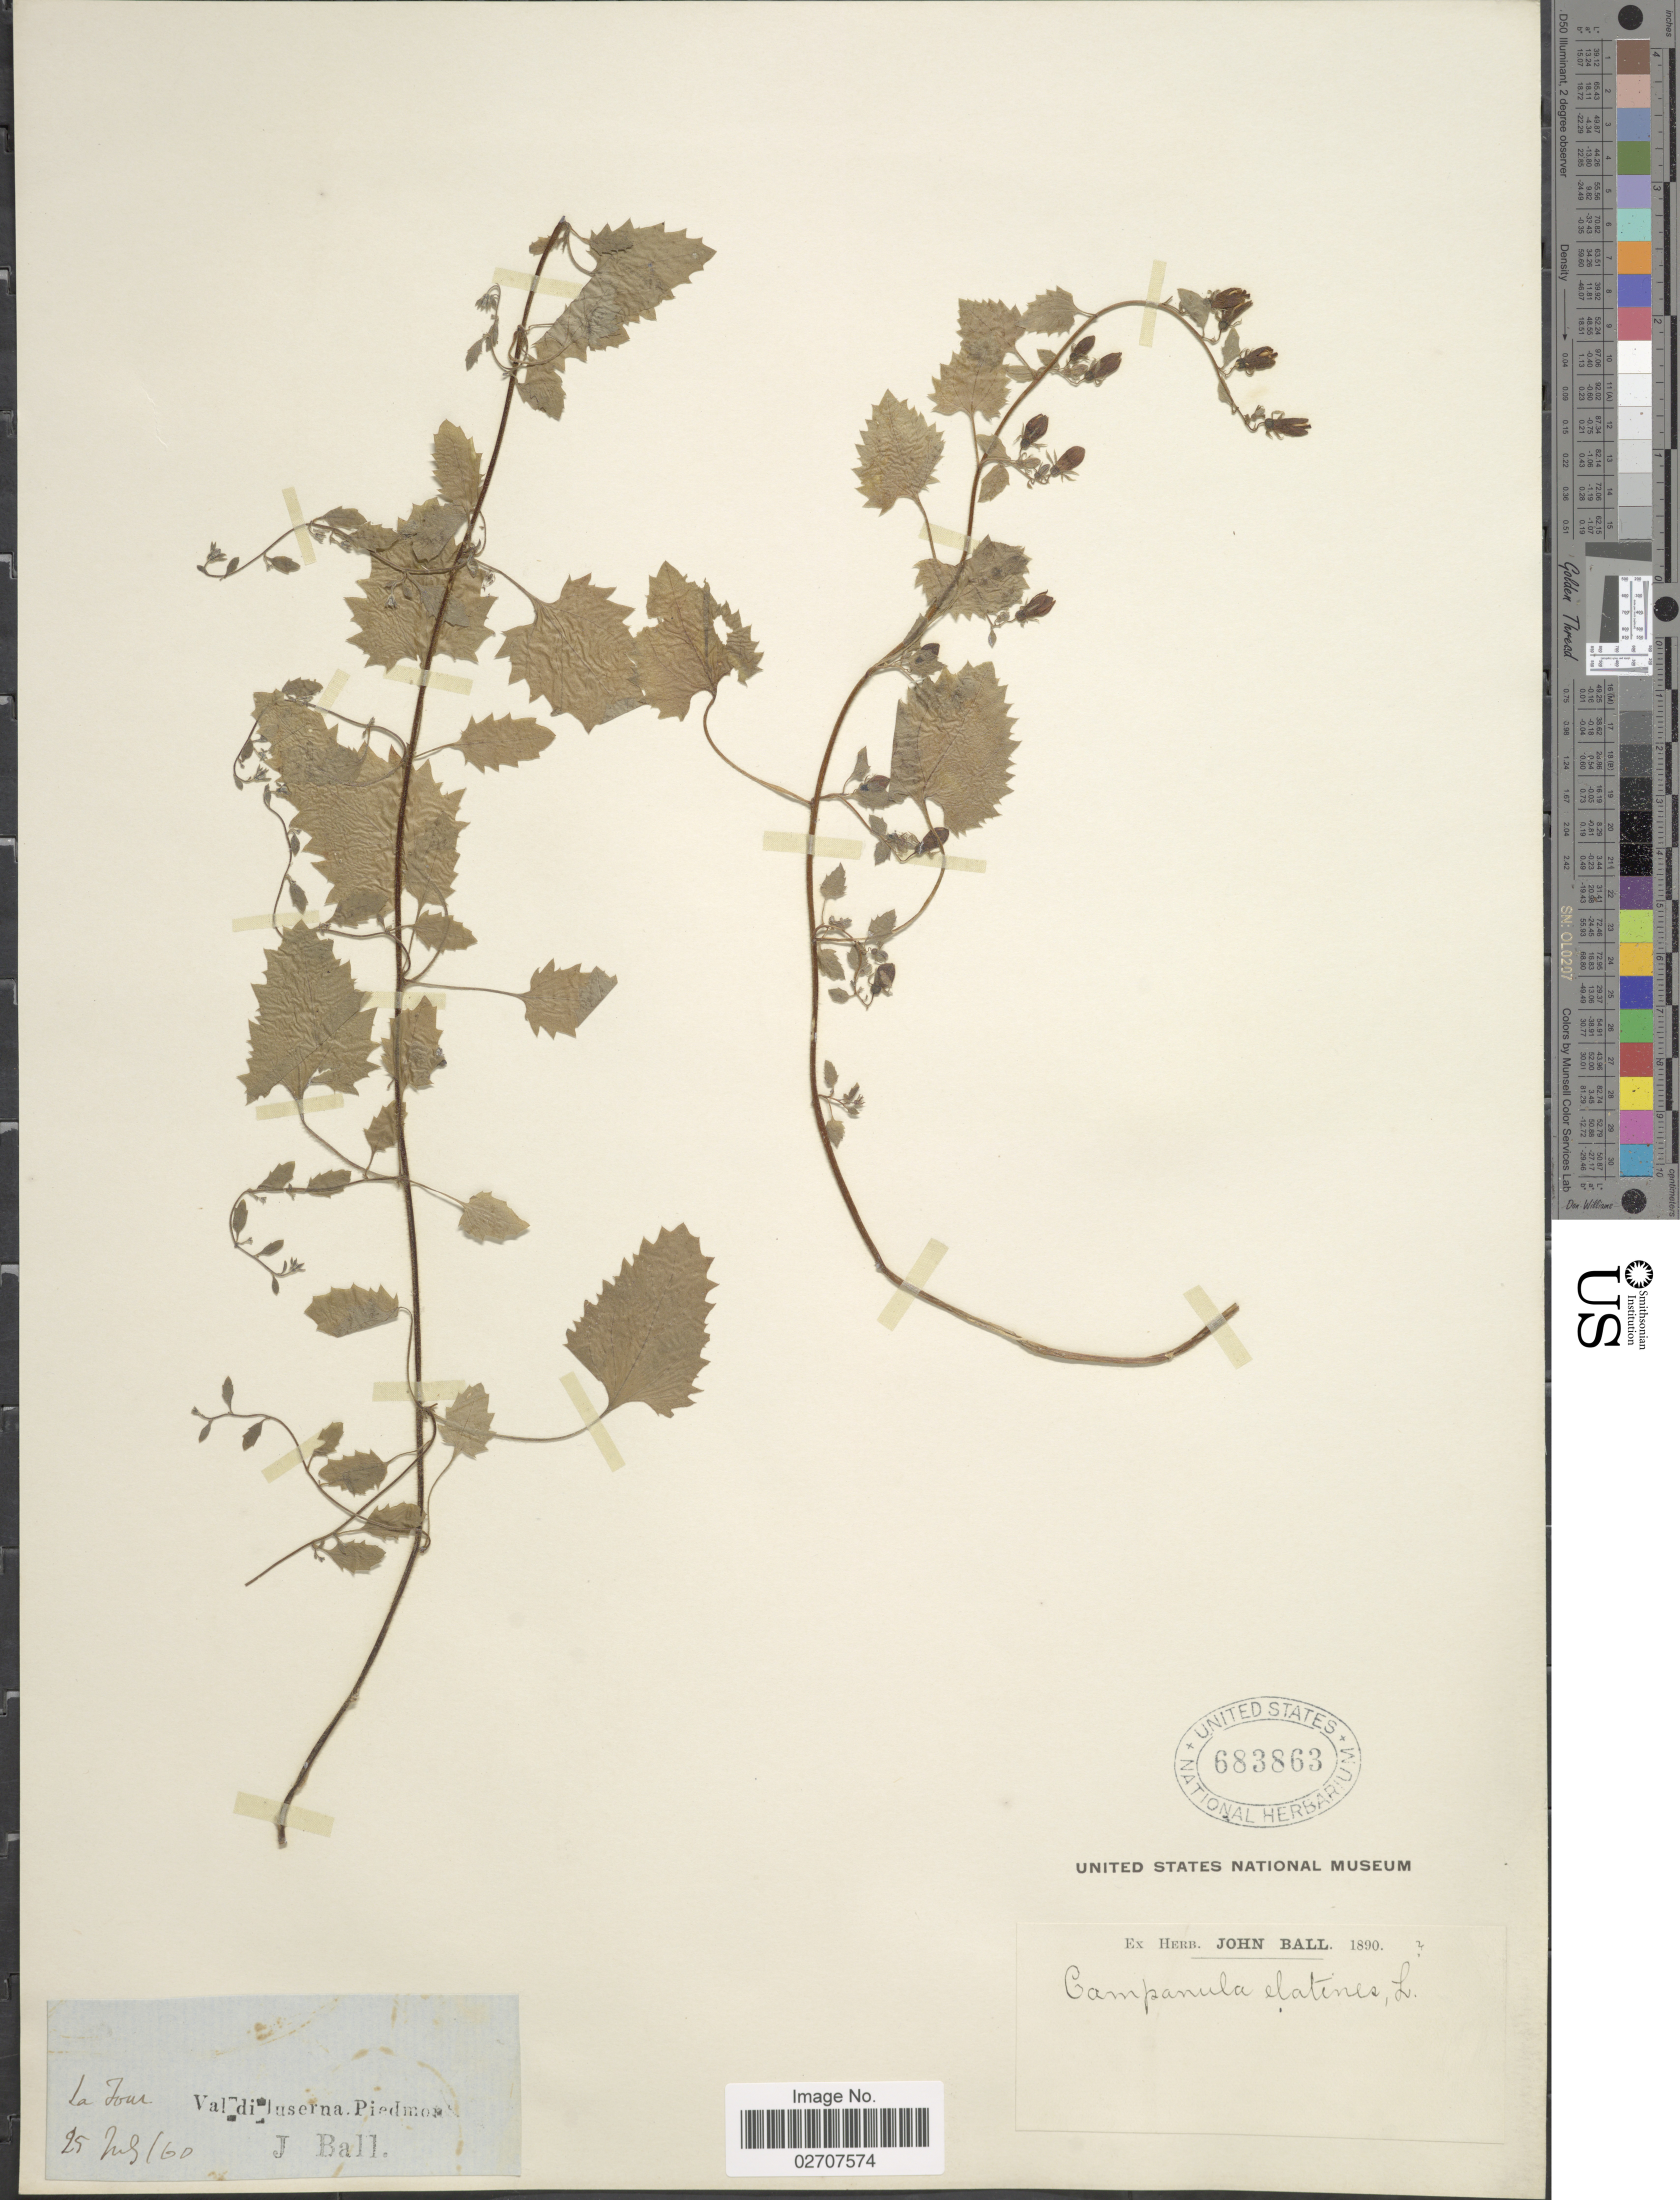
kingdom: Plantae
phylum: Tracheophyta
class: Magnoliopsida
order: Asterales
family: Campanulaceae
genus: Campanula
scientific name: Campanula elatines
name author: L.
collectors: J. Ball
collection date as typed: Transcribed d/m/y: 25/7/60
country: Italy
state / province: Piedmont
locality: La Tour. Val di luserna. Piedmont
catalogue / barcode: US 683863